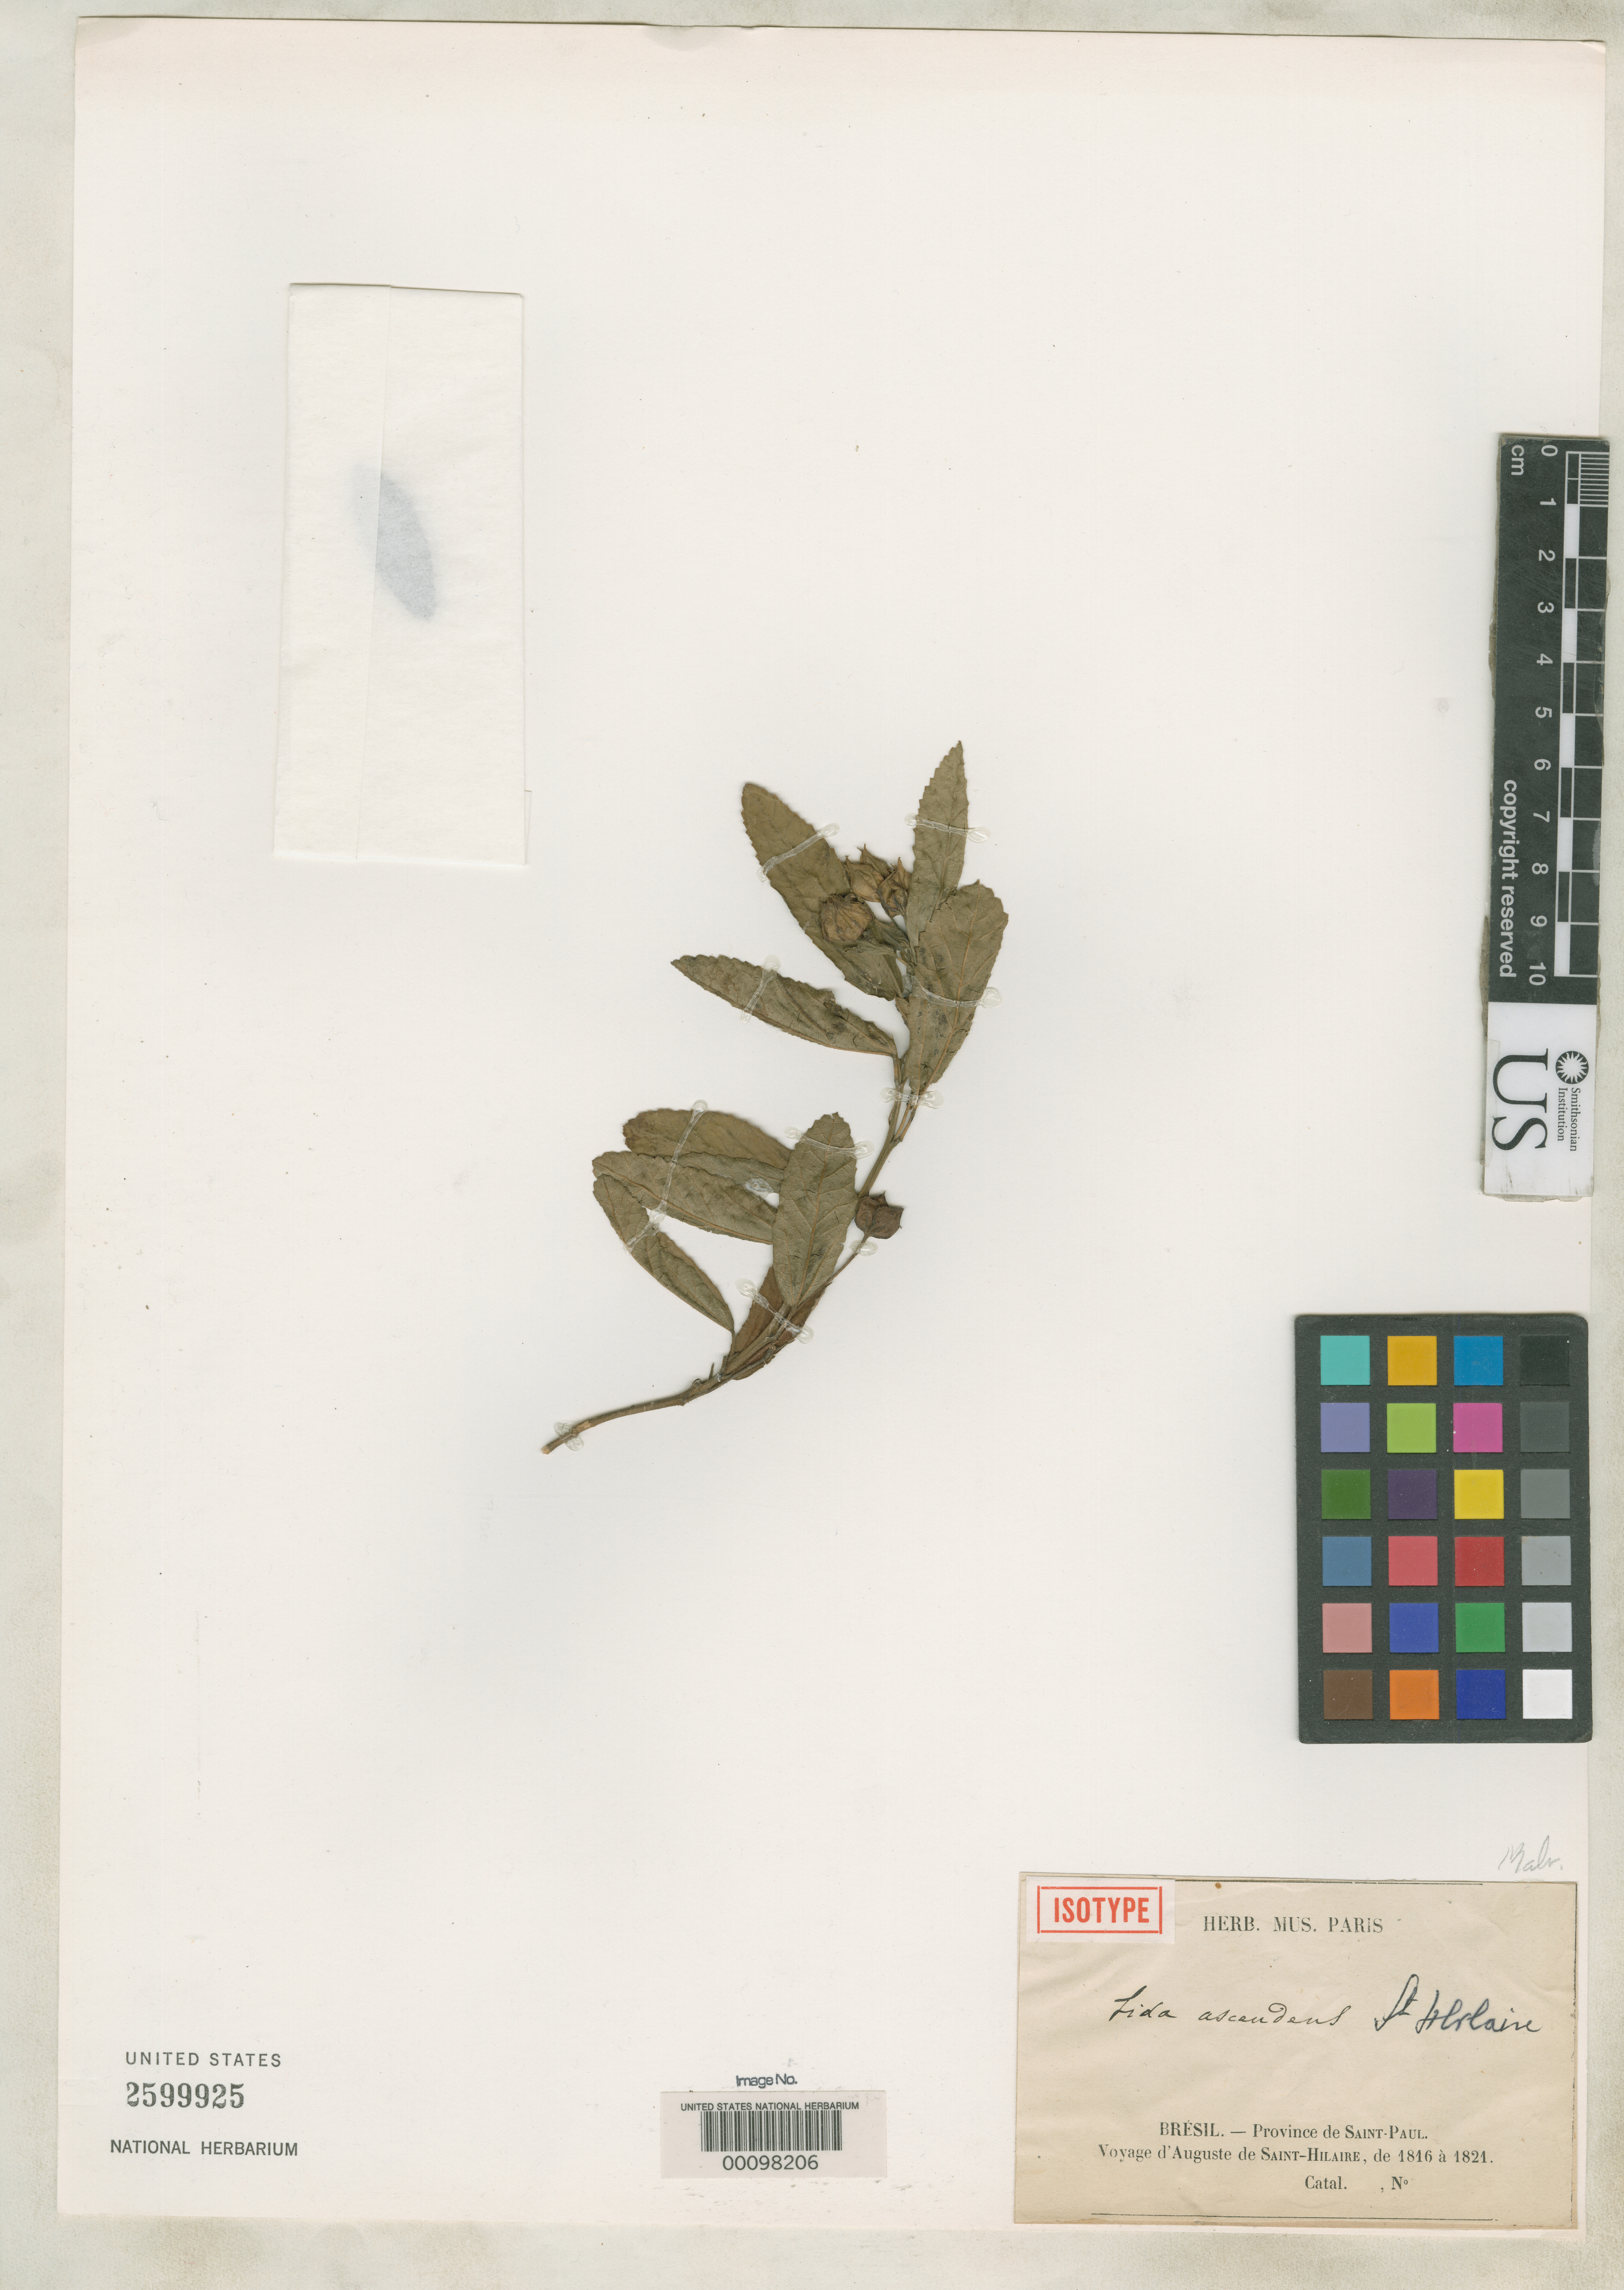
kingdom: Plantae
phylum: Tracheophyta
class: Magnoliopsida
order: Malvales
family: Malvaceae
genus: Sida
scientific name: Sida ascendens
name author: A. St.-Hil.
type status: Isotype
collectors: A. F. C. P. de Saint-Hilaire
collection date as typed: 1816 to -- --- 1821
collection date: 1816/1821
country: Brazil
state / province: São Paulo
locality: Tarere, Rivum.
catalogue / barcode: US 2599925